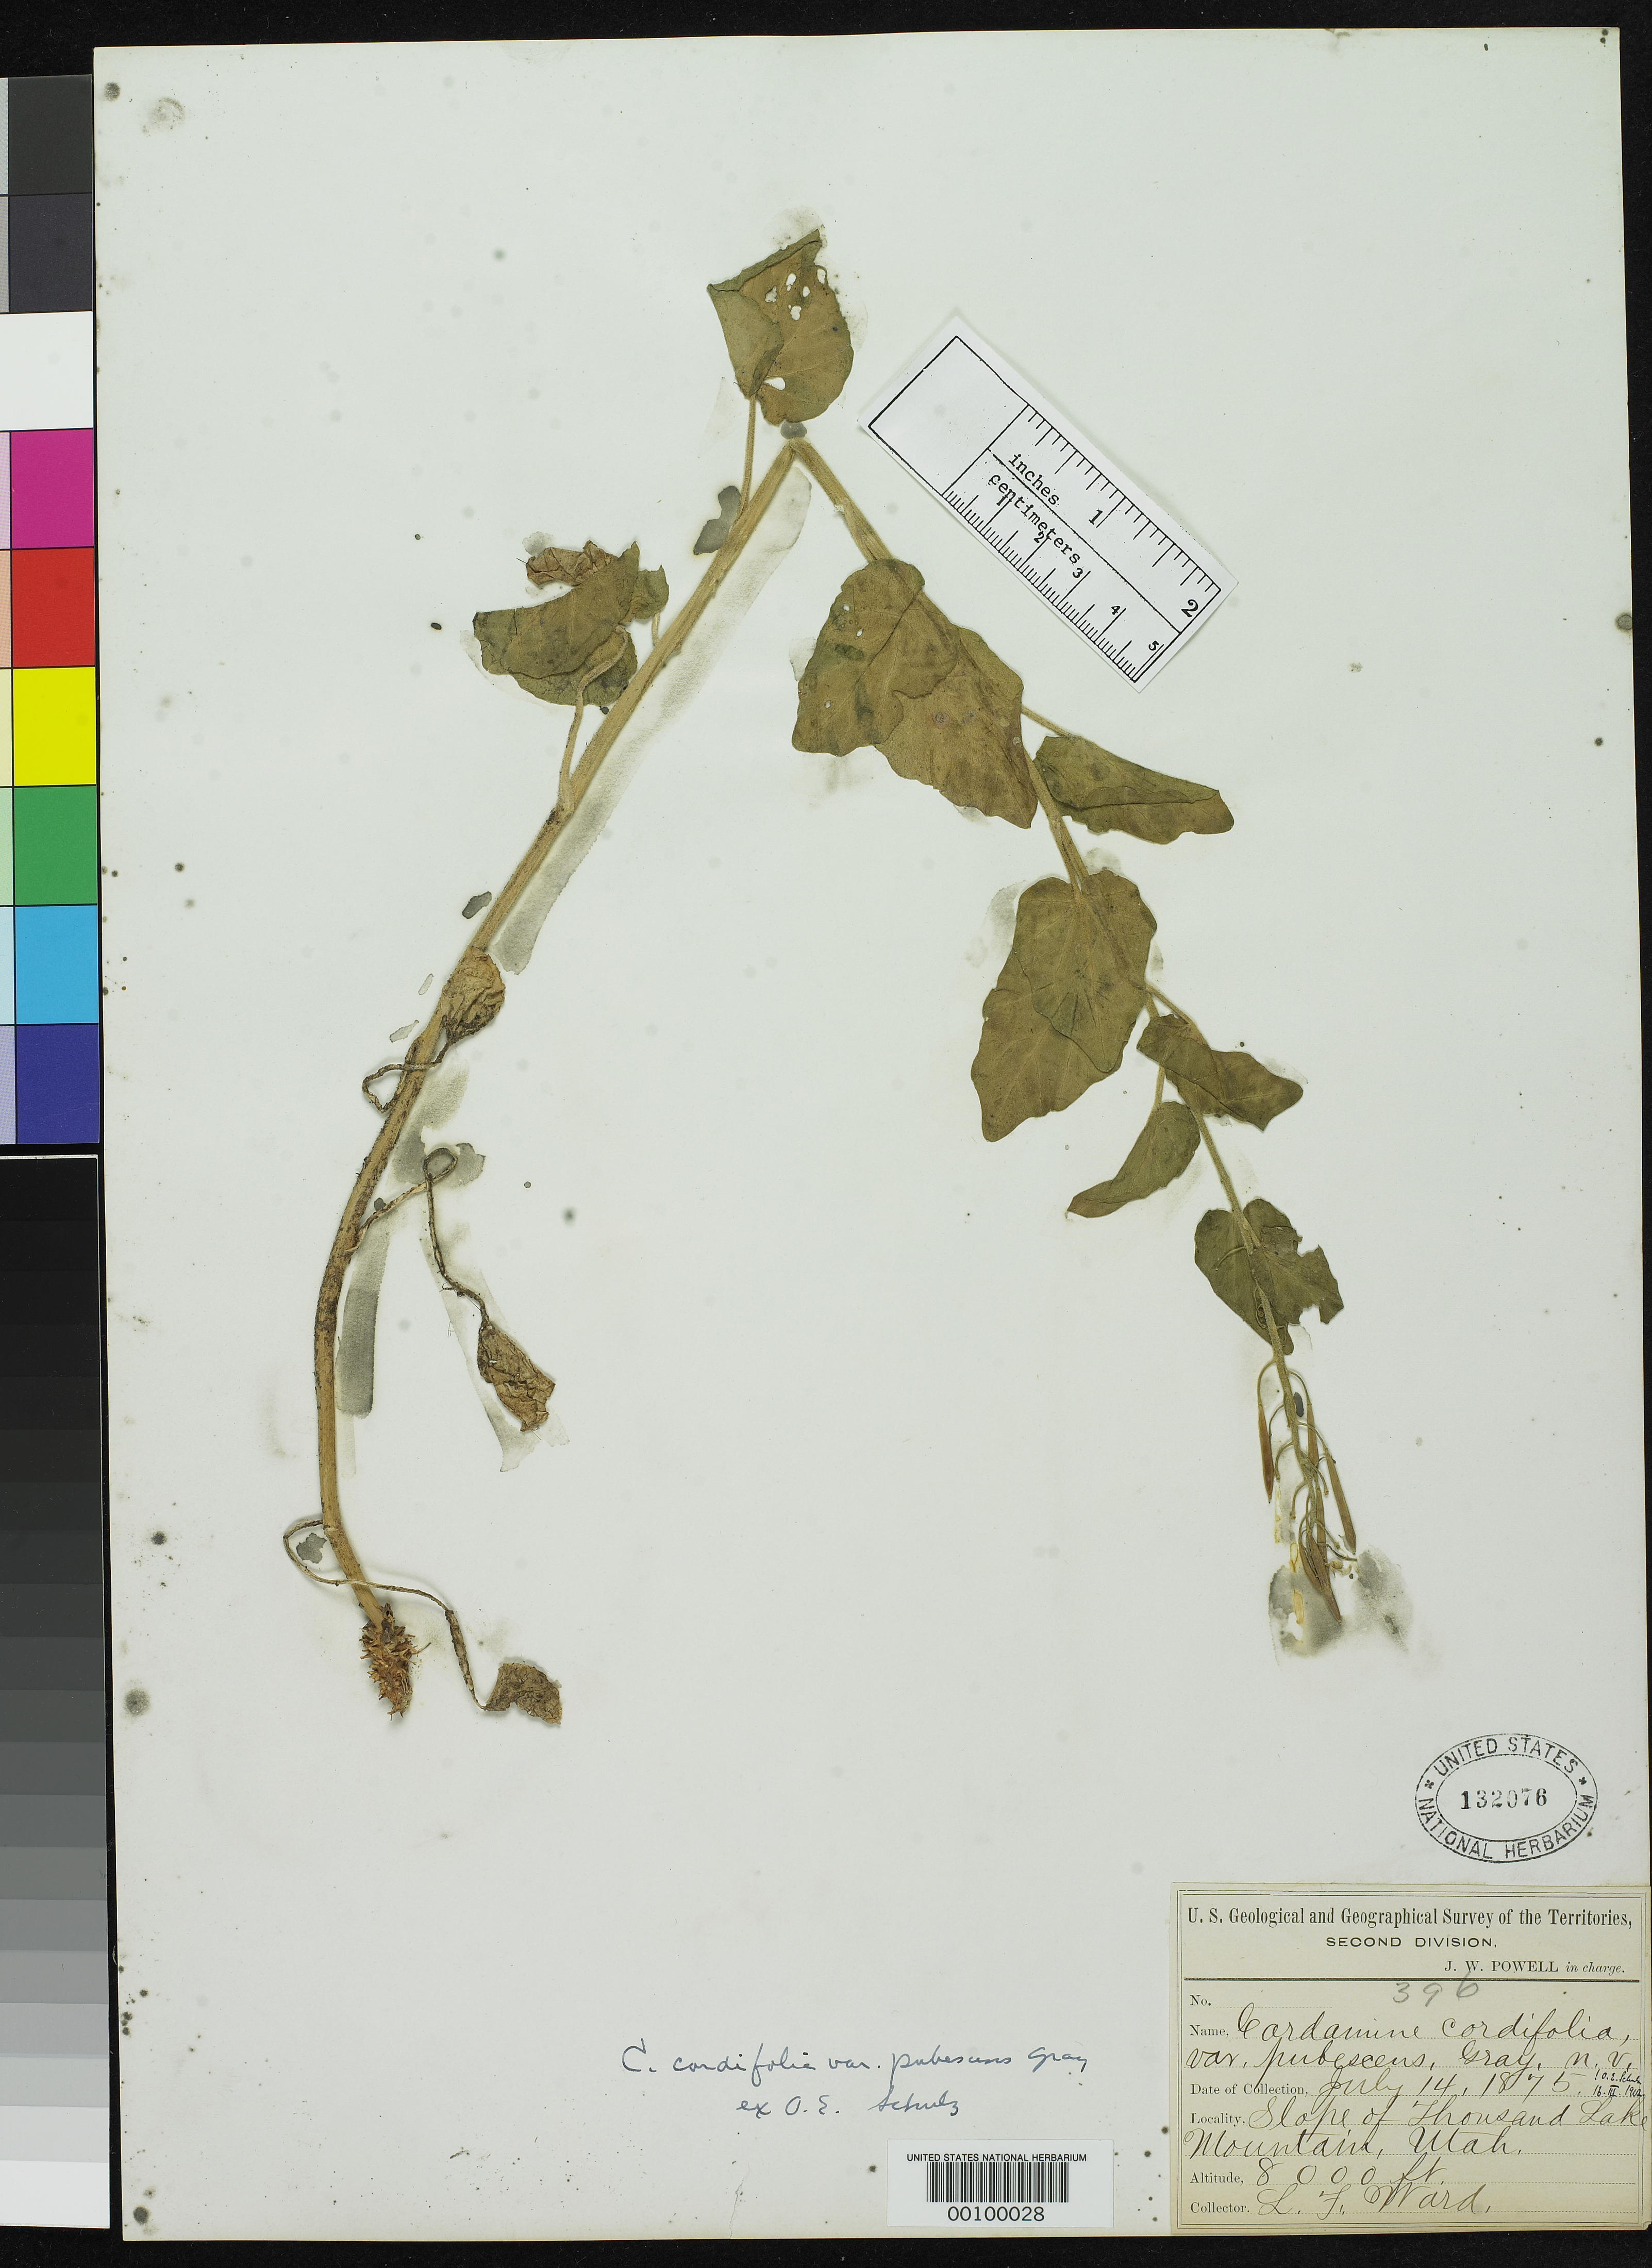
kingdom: Plantae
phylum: Tracheophyta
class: Magnoliopsida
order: Brassicales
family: Brassicaceae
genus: Cardamine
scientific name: Cardamine cordifolia var. pubescens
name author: A. Gray ex O.E. Schulz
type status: Syntype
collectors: L. F. Ward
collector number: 396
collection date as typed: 14 Jul 1876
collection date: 1876-07-14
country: United States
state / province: Utah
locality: Slope of Thousand Lake Mountain.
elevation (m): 2438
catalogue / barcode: US 132076